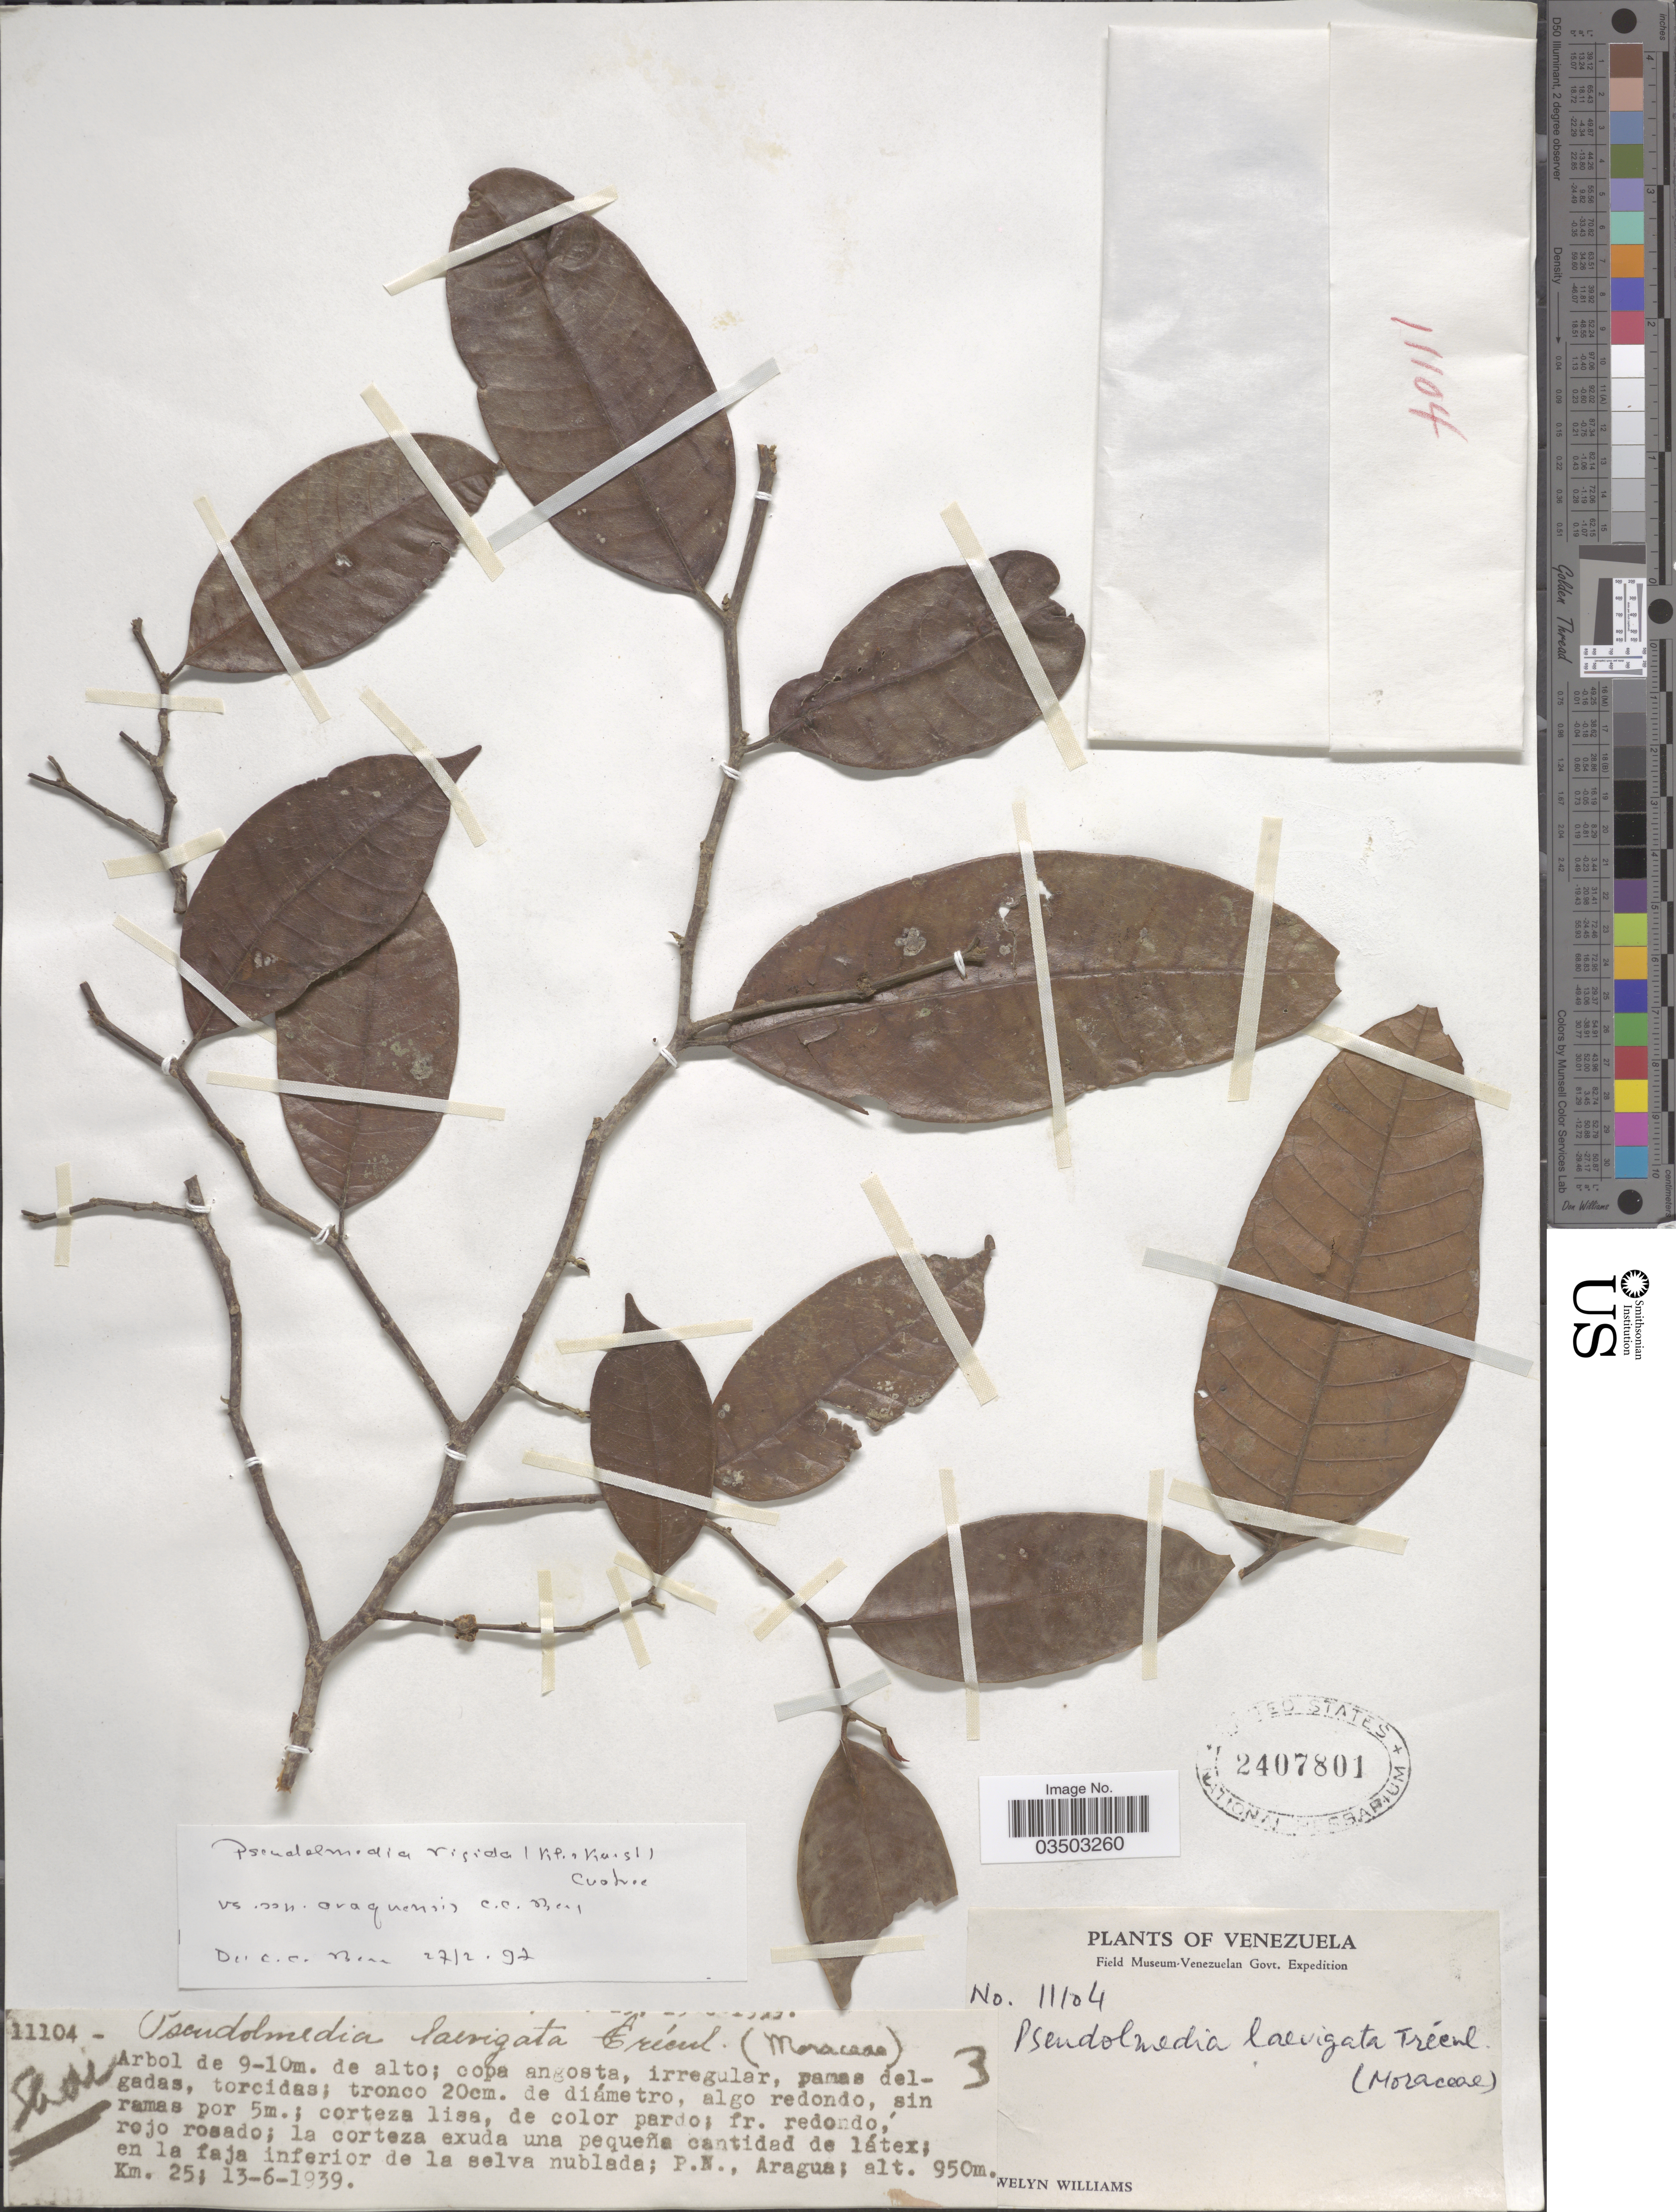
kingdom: Plantae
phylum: Tracheophyta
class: Magnoliopsida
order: Rosales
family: Moraceae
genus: Pseudolmedia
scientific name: Pseudolmedia rigida subsp. araguensis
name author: C.C. Berg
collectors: Ll. Williams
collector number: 11104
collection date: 1939-06-13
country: Venezuela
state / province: Aragua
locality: P.N., Aragua; Km. 25.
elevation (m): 950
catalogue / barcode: US 2407801